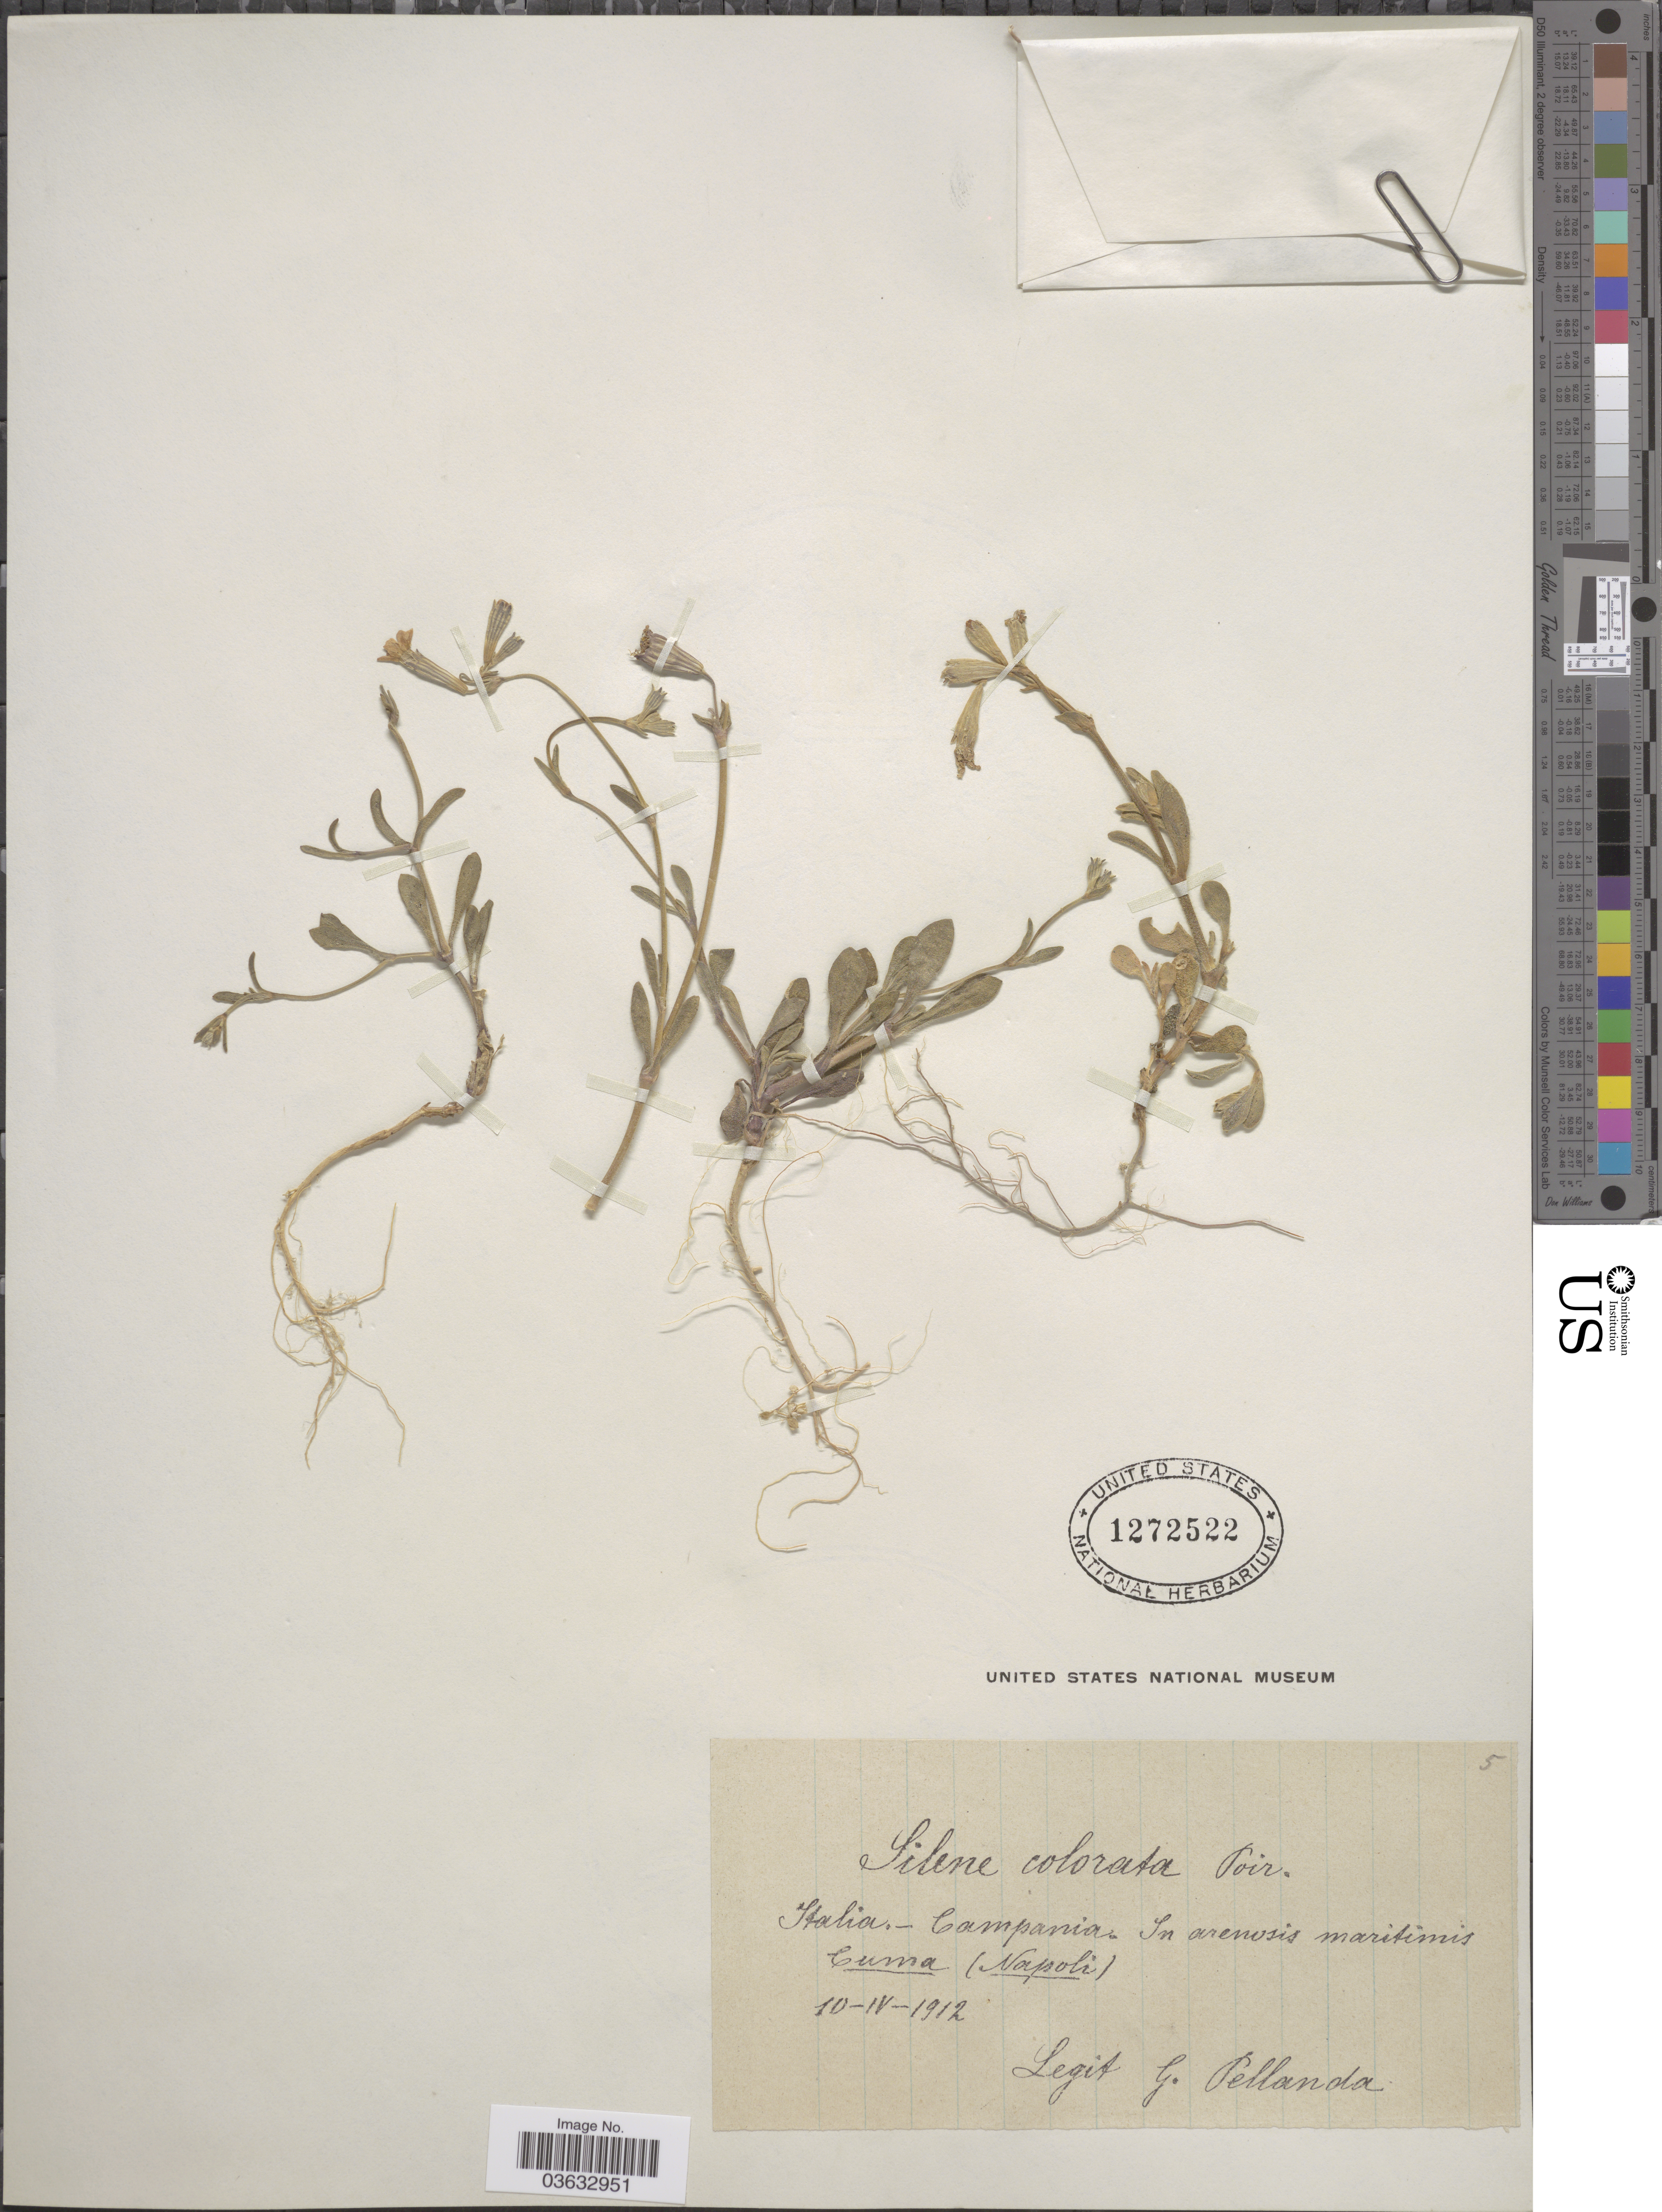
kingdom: Plantae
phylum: Tracheophyta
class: Magnoliopsida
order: Caryophyllales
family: Caryophyllaceae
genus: Silene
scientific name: Silene colorata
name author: Poir.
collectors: G. Pellanda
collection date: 1912-04-10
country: Italy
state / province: Campania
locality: In arenosis maritimis Cuma (Napoli).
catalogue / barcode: US 1272522